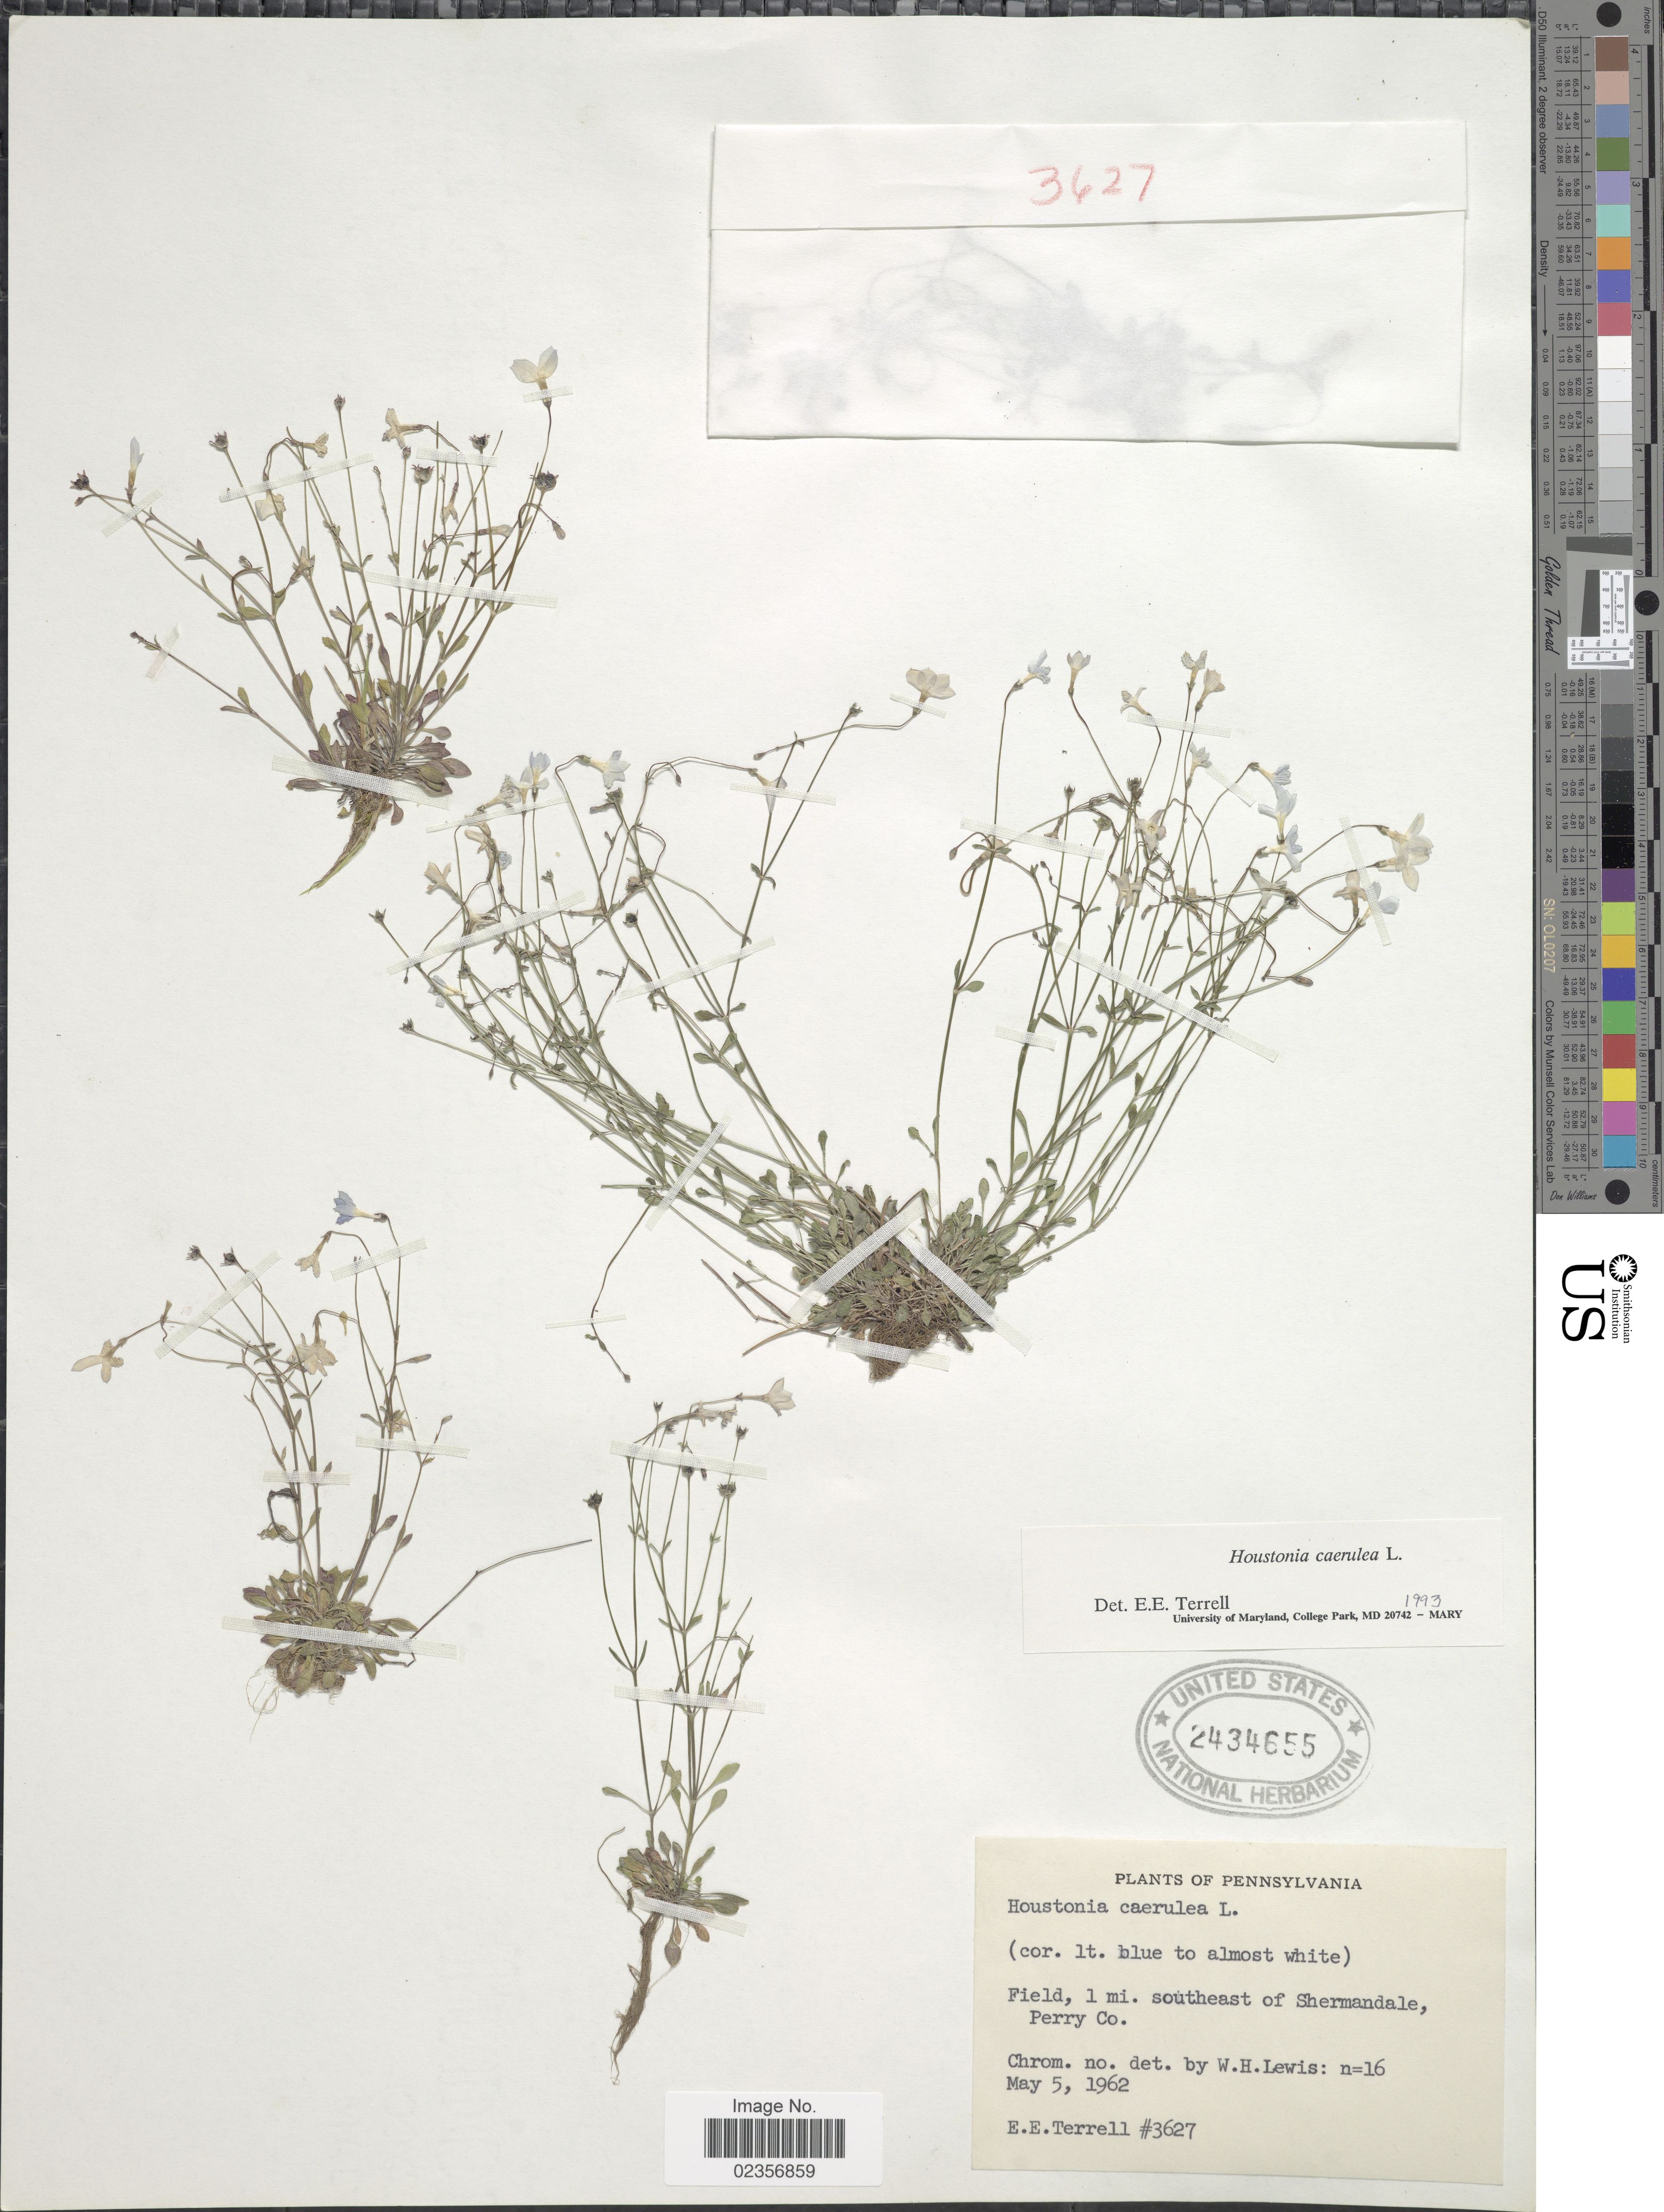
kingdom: Plantae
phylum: Tracheophyta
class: Magnoliopsida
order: Gentianales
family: Rubiaceae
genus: Houstonia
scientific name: Houstonia caerulea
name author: L.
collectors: E. E. Terrell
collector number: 3627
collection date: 1962-05-05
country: United States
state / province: Pennsylvania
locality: Field, 1 mi. southeast of Shermandale, Perry Co.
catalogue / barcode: US 2434655